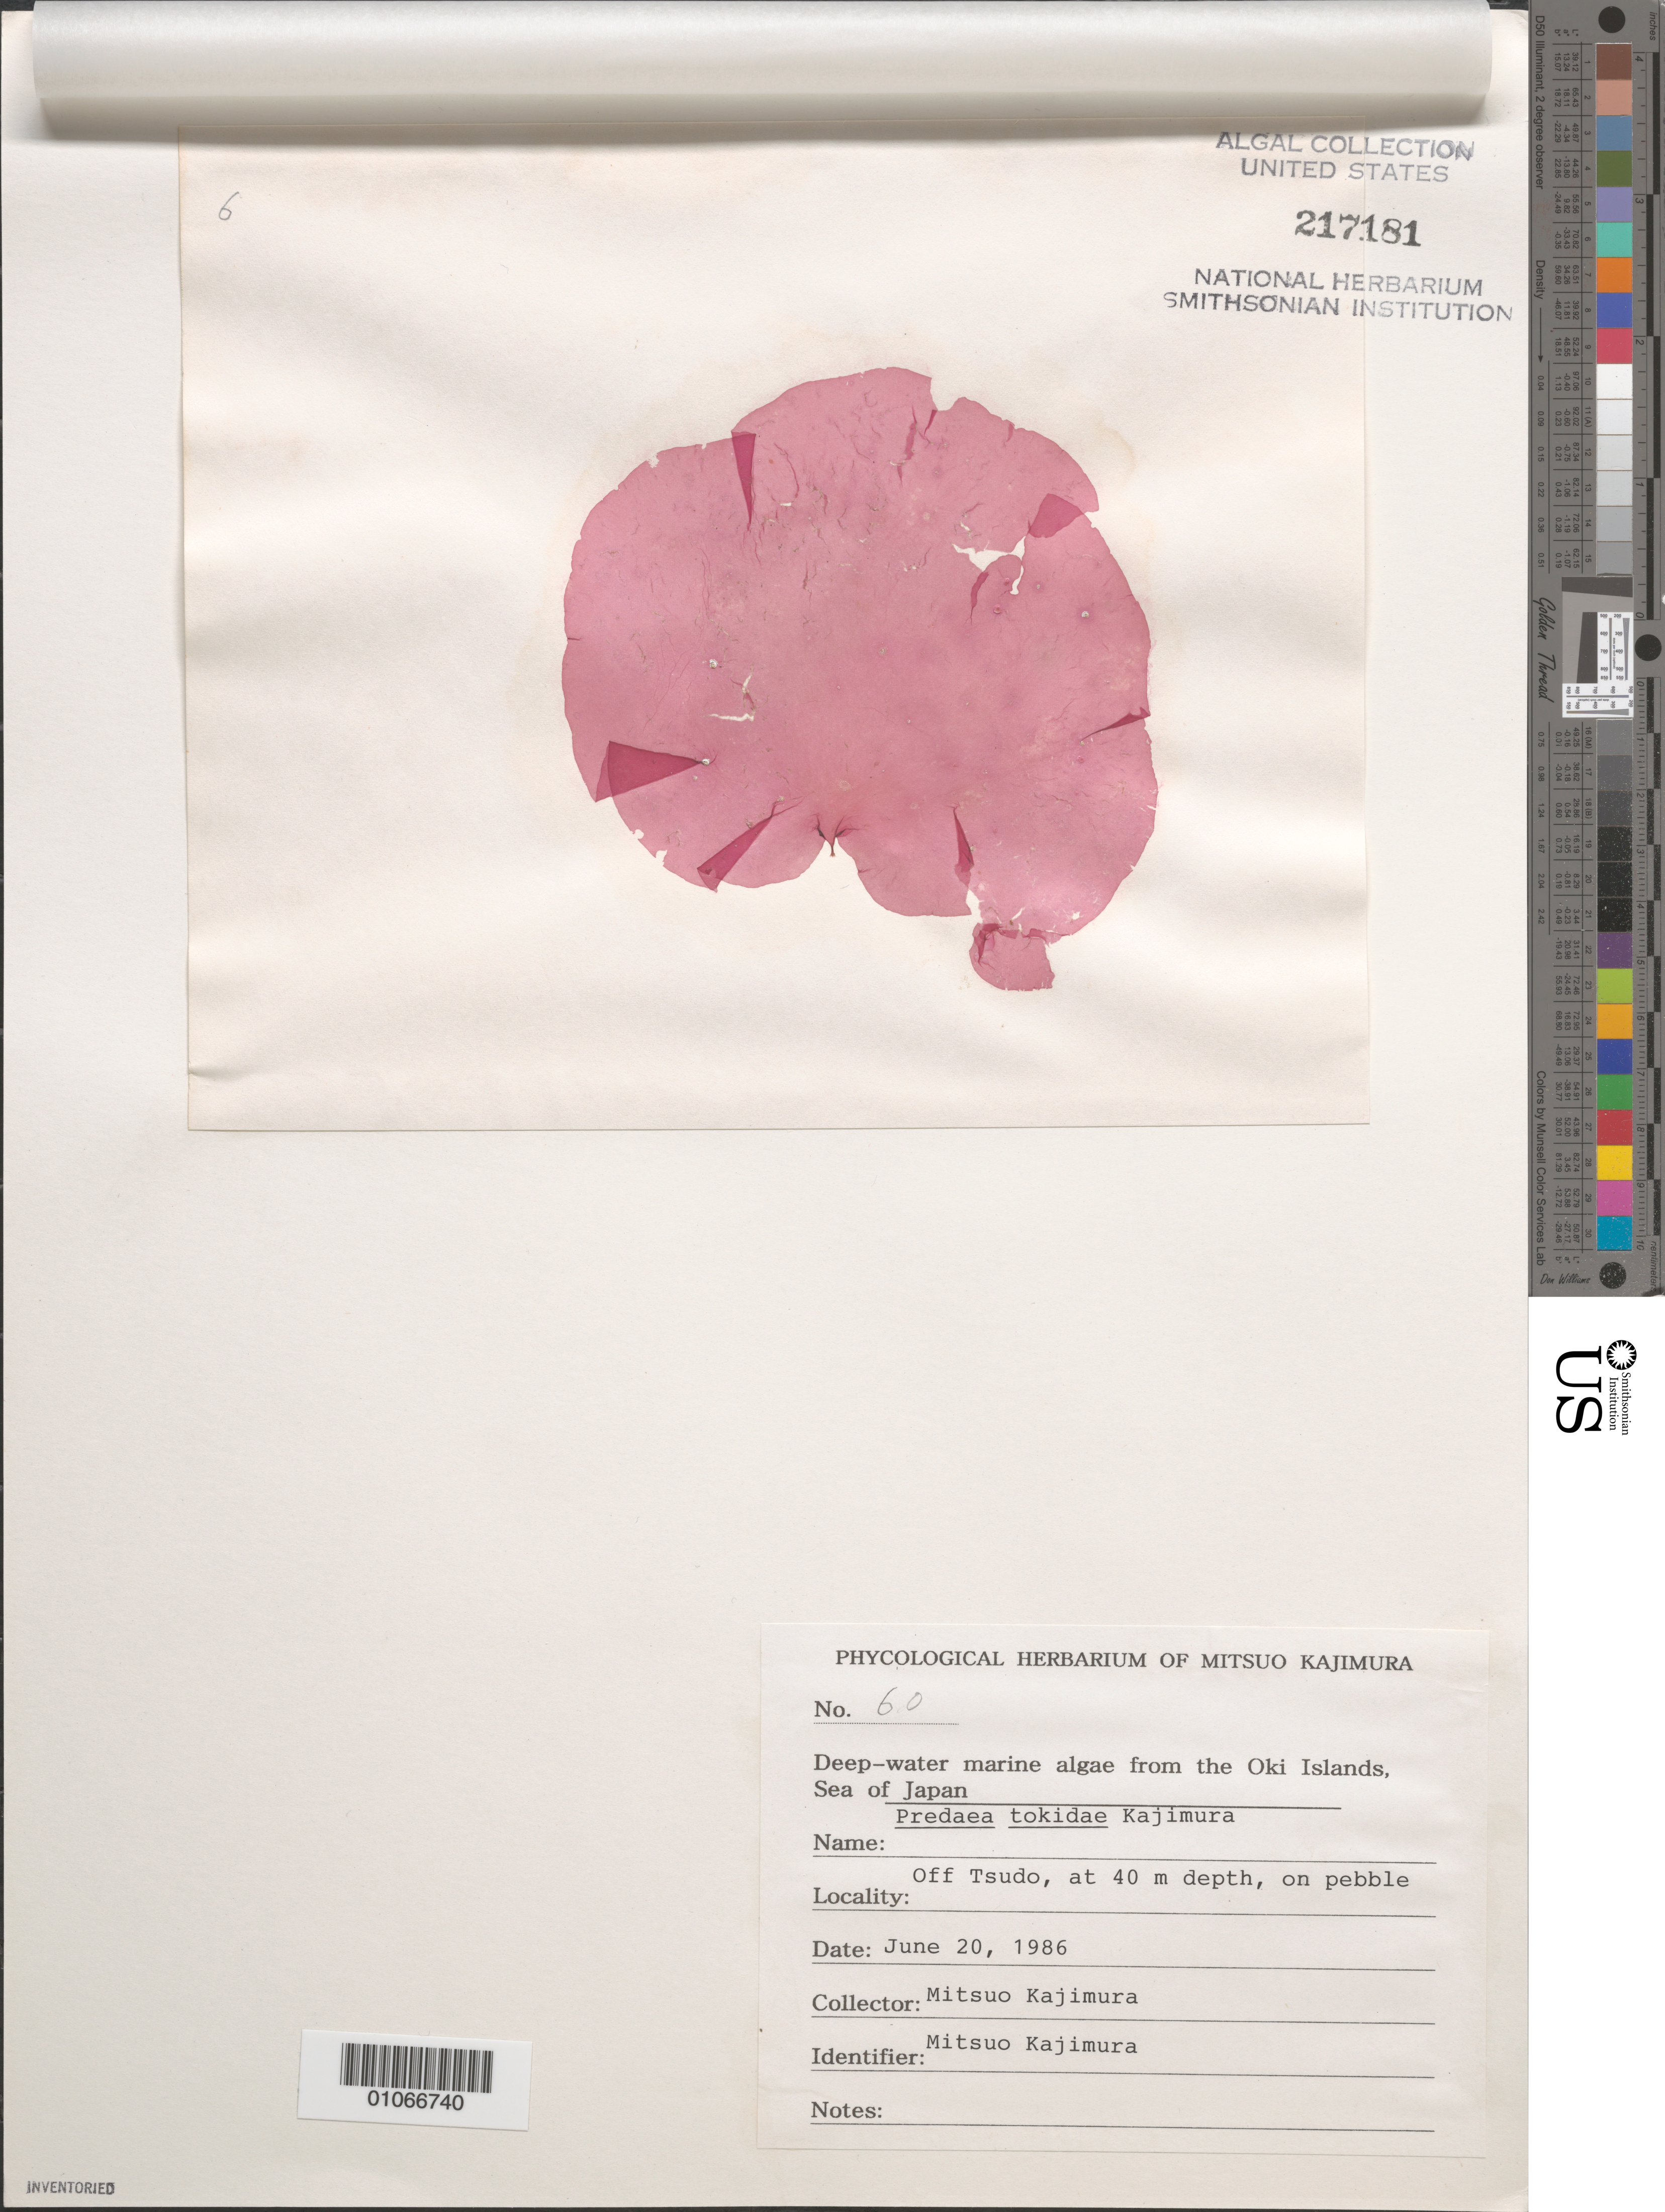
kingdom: Plantae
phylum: Rhodophyta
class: Florideophyceae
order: Nemastomatales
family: Nemastomataceae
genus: Predaea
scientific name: Predaea tokidae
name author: M. Kajimura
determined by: Kajimura, Mitsuo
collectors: M. Kajimura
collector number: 60 & specimen 6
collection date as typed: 20 Jun 1986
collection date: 1986-06-20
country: Japan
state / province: Simane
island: Oki Is.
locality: Off Tsudo [village], Sea of Japan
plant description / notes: Phycologial Herbarium of Mitsuo Kajimura, Deep-water marine algae from the Oki Islands, Sea of Japan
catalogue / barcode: US 217181